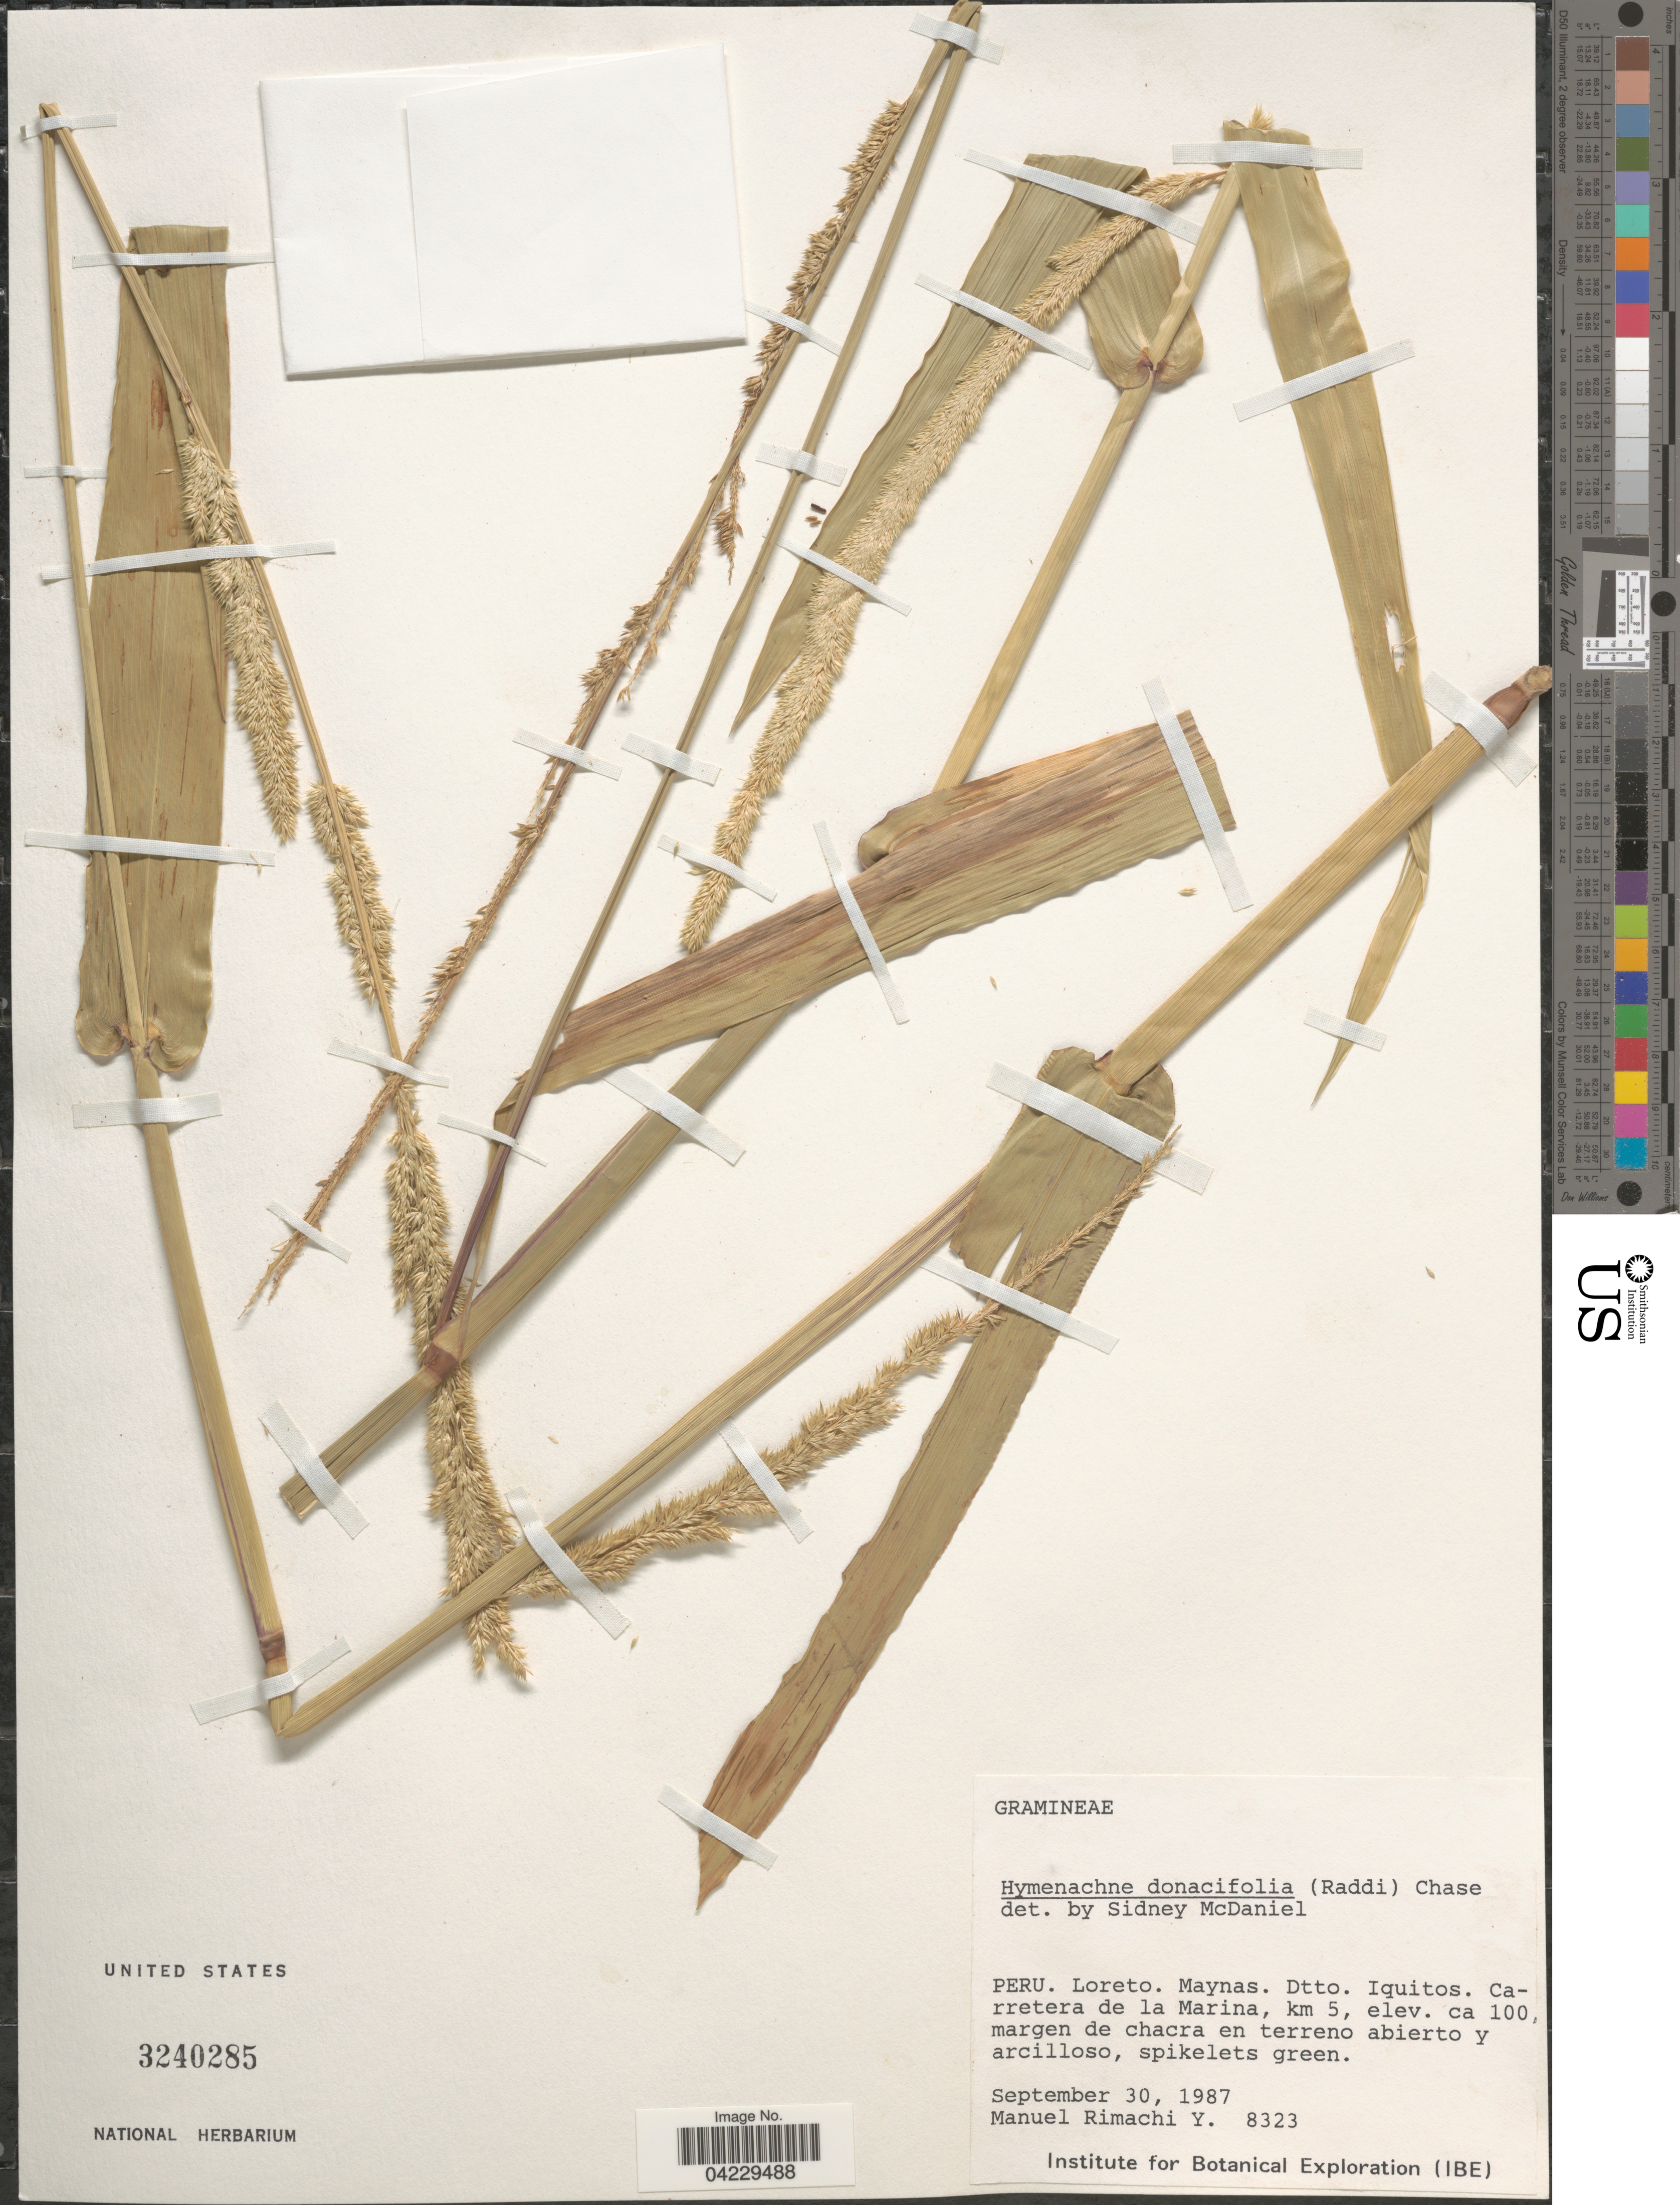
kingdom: Plantae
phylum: Tracheophyta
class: Liliopsida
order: Poales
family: Poaceae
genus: Hymenachne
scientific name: Hymenachne donacifolia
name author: (Raddi) Chase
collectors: M. Rimachi Y.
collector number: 8323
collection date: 1987-09-30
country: Peru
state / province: Loreto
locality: Maynas. Dtto. Iquitos. Carretera de la Marina, km 5. Institute for Botanical Exploration (IBE).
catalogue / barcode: US 3240285